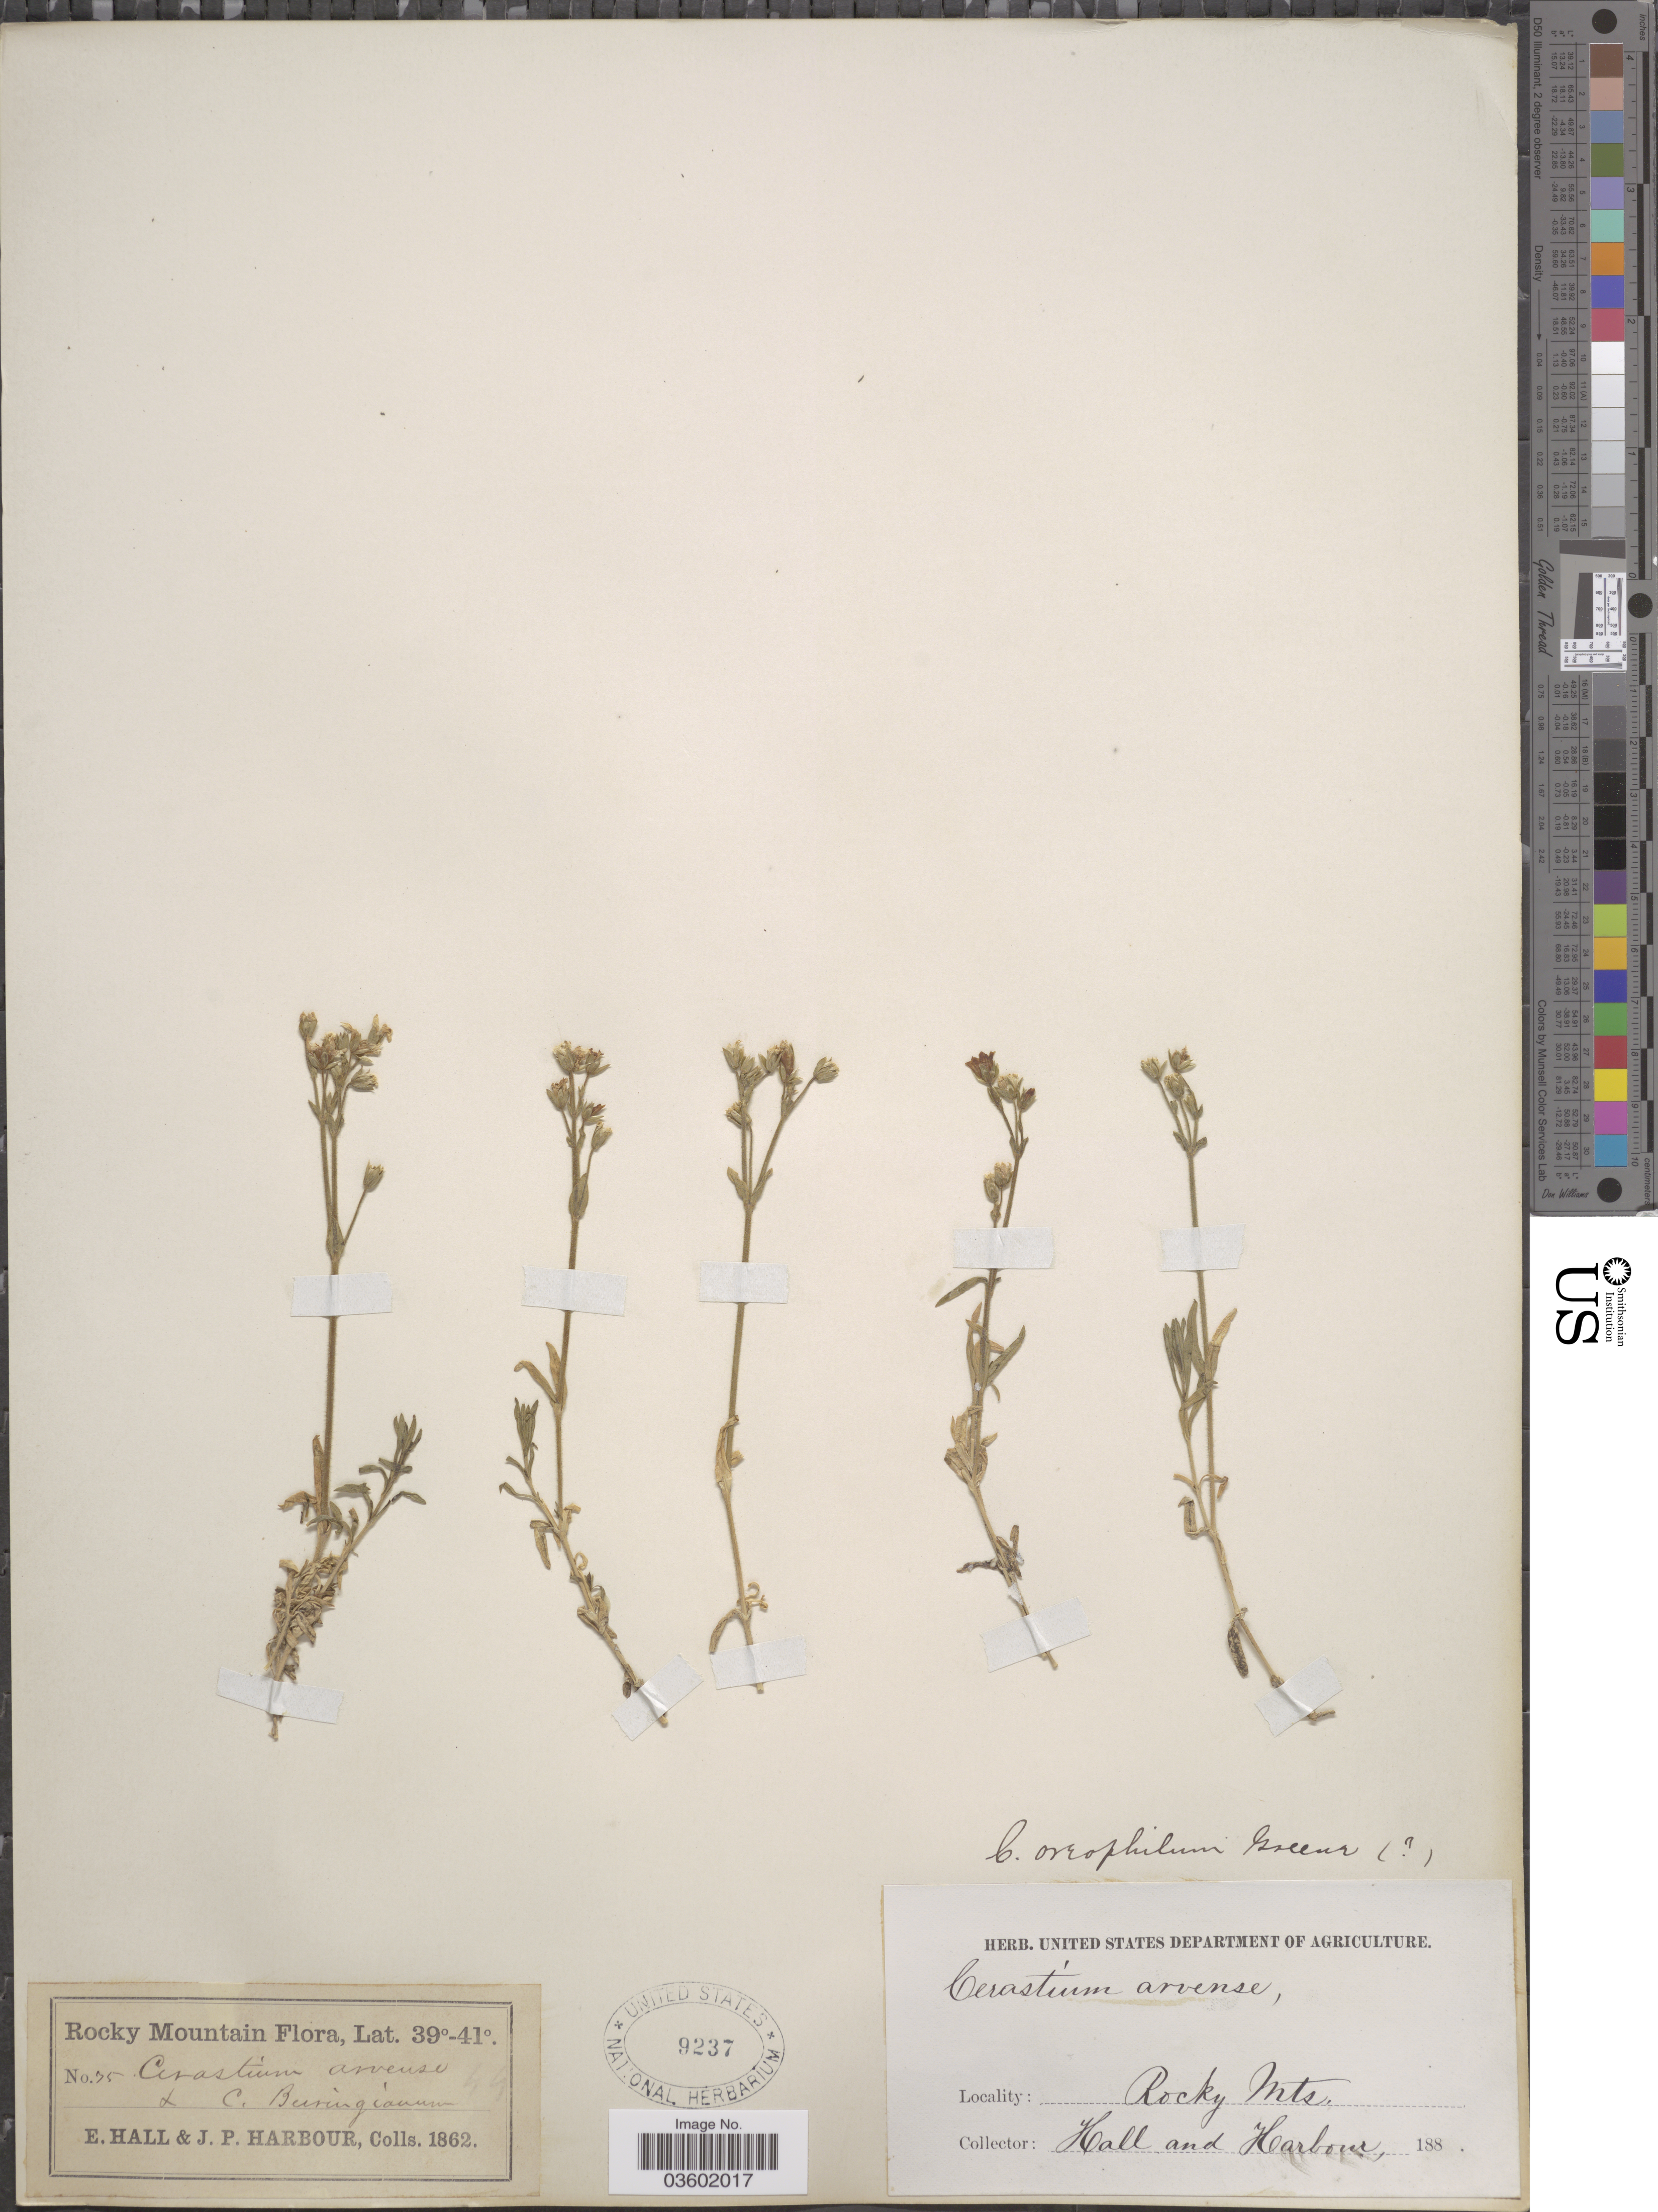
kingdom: Plantae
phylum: Tracheophyta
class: Magnoliopsida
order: Caryophyllales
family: Caryophyllaceae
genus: Cerastium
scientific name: Cerastium oreophilum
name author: Greene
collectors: E. Hall & J. Harbour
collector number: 75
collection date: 1862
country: United States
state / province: Colorado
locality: Rocky Mountain.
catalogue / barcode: US 9237